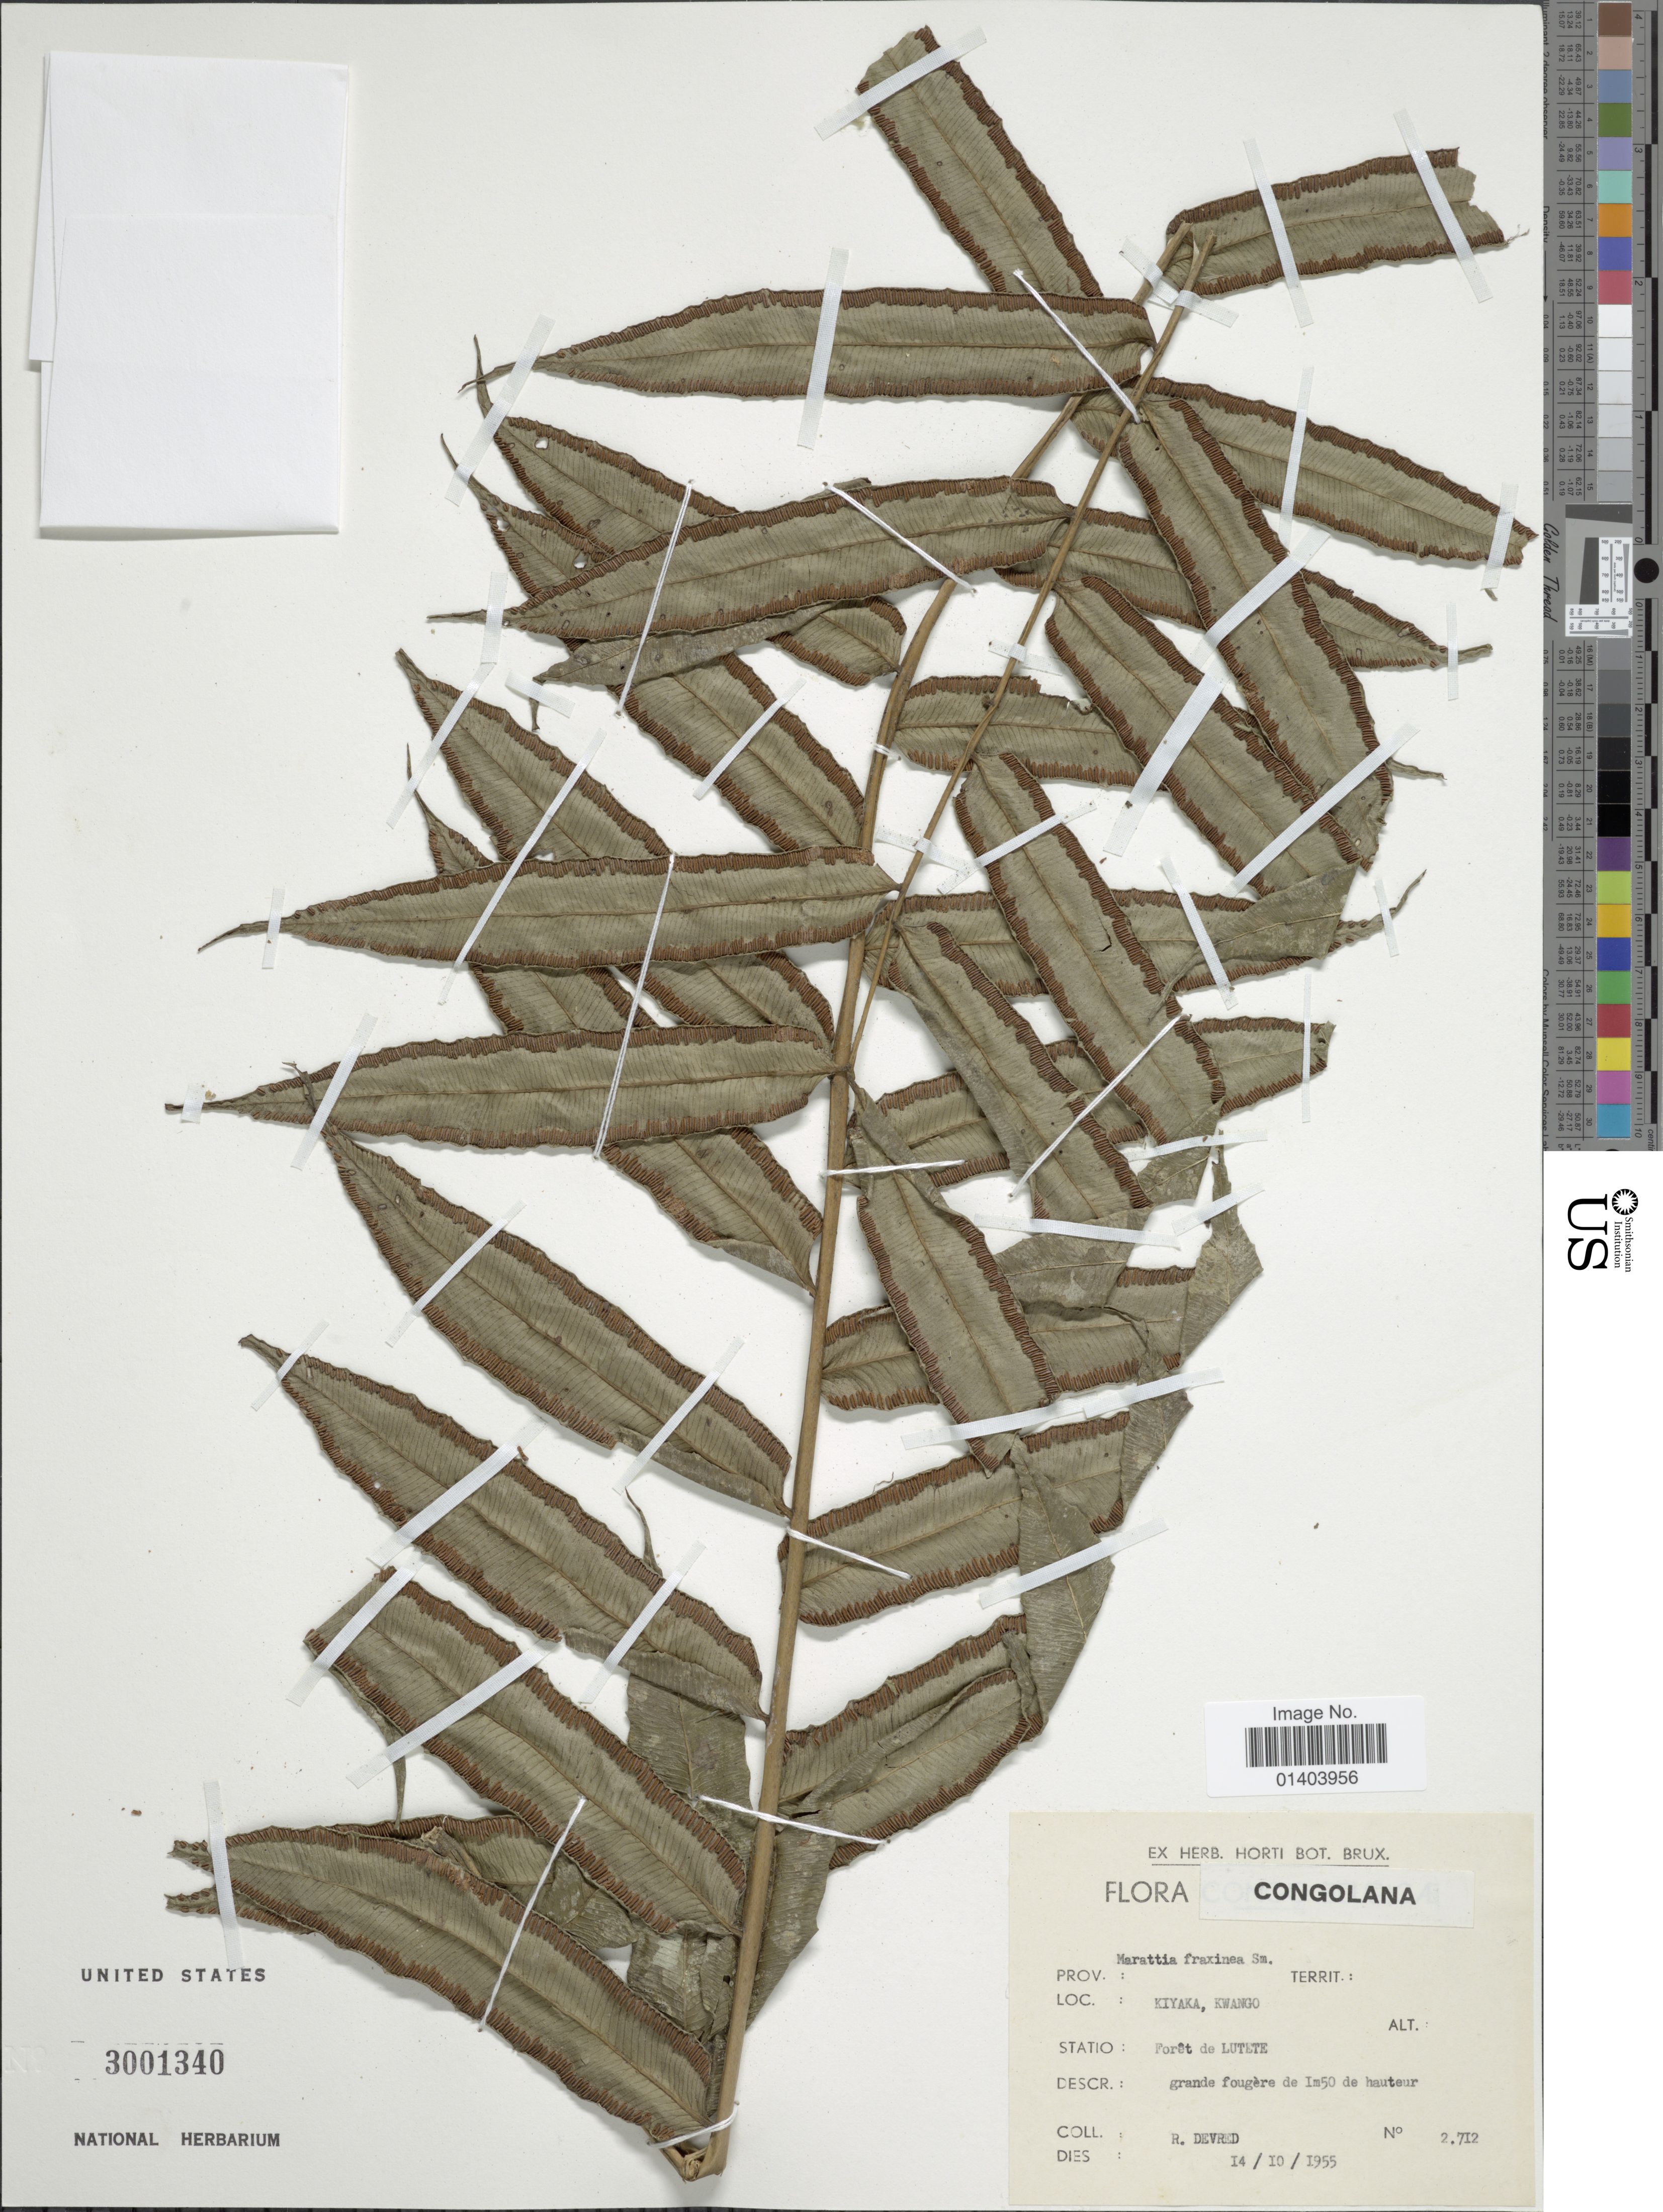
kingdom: Plantae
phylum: Tracheophyta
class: Polypodiopsida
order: Marattiales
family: Marattiaceae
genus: Ptisana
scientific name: Ptisana fraxinea var. fraxinea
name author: (Sm.) Murdock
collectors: R. Devred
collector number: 2712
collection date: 1955-10-14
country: Congo, Democratic Republic of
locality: Kiyaka, Kwango, Statio: forêt de Lutete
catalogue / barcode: US 3001340